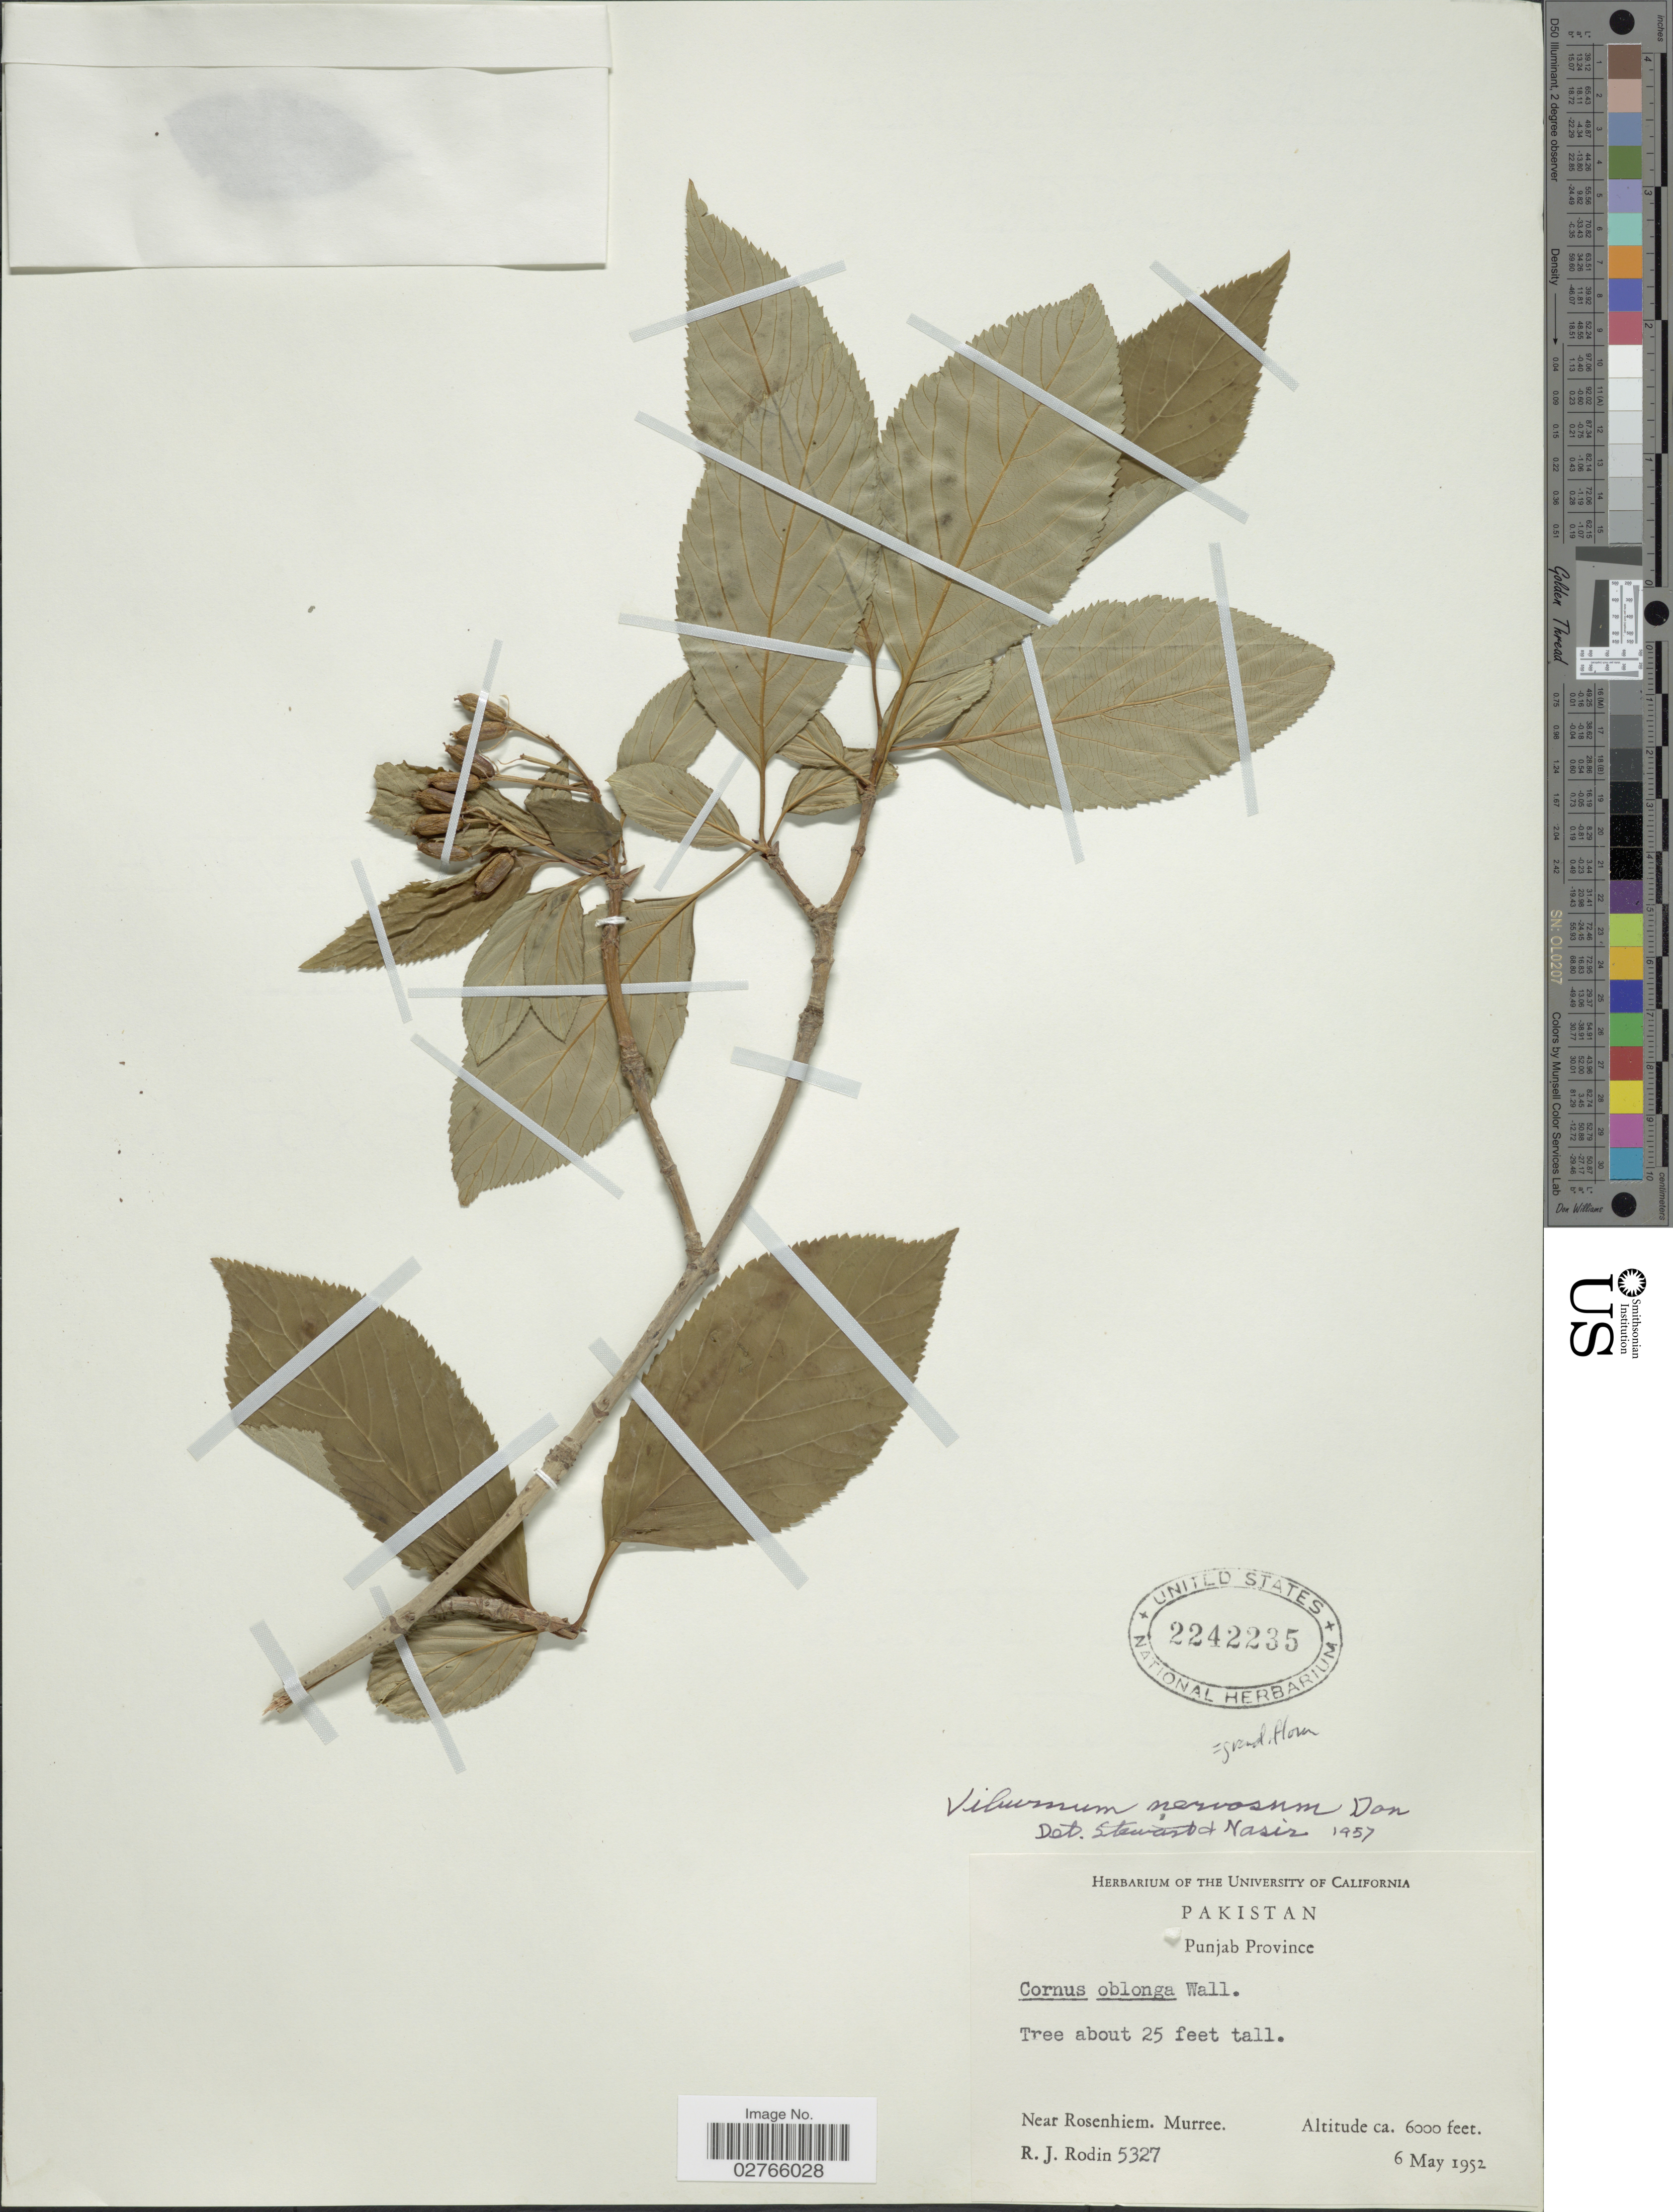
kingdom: Plantae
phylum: Tracheophyta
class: Magnoliopsida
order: Dipsacales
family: Viburnaceae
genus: Viburnum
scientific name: Viburnum grandiflorum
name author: Wall. ex DC.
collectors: R. J. Rodin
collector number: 5327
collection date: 1952-05-06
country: Pakistan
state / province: Punjab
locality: Punjab Province, Near Rosenhiem. Murree.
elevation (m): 1829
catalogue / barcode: US 2242235